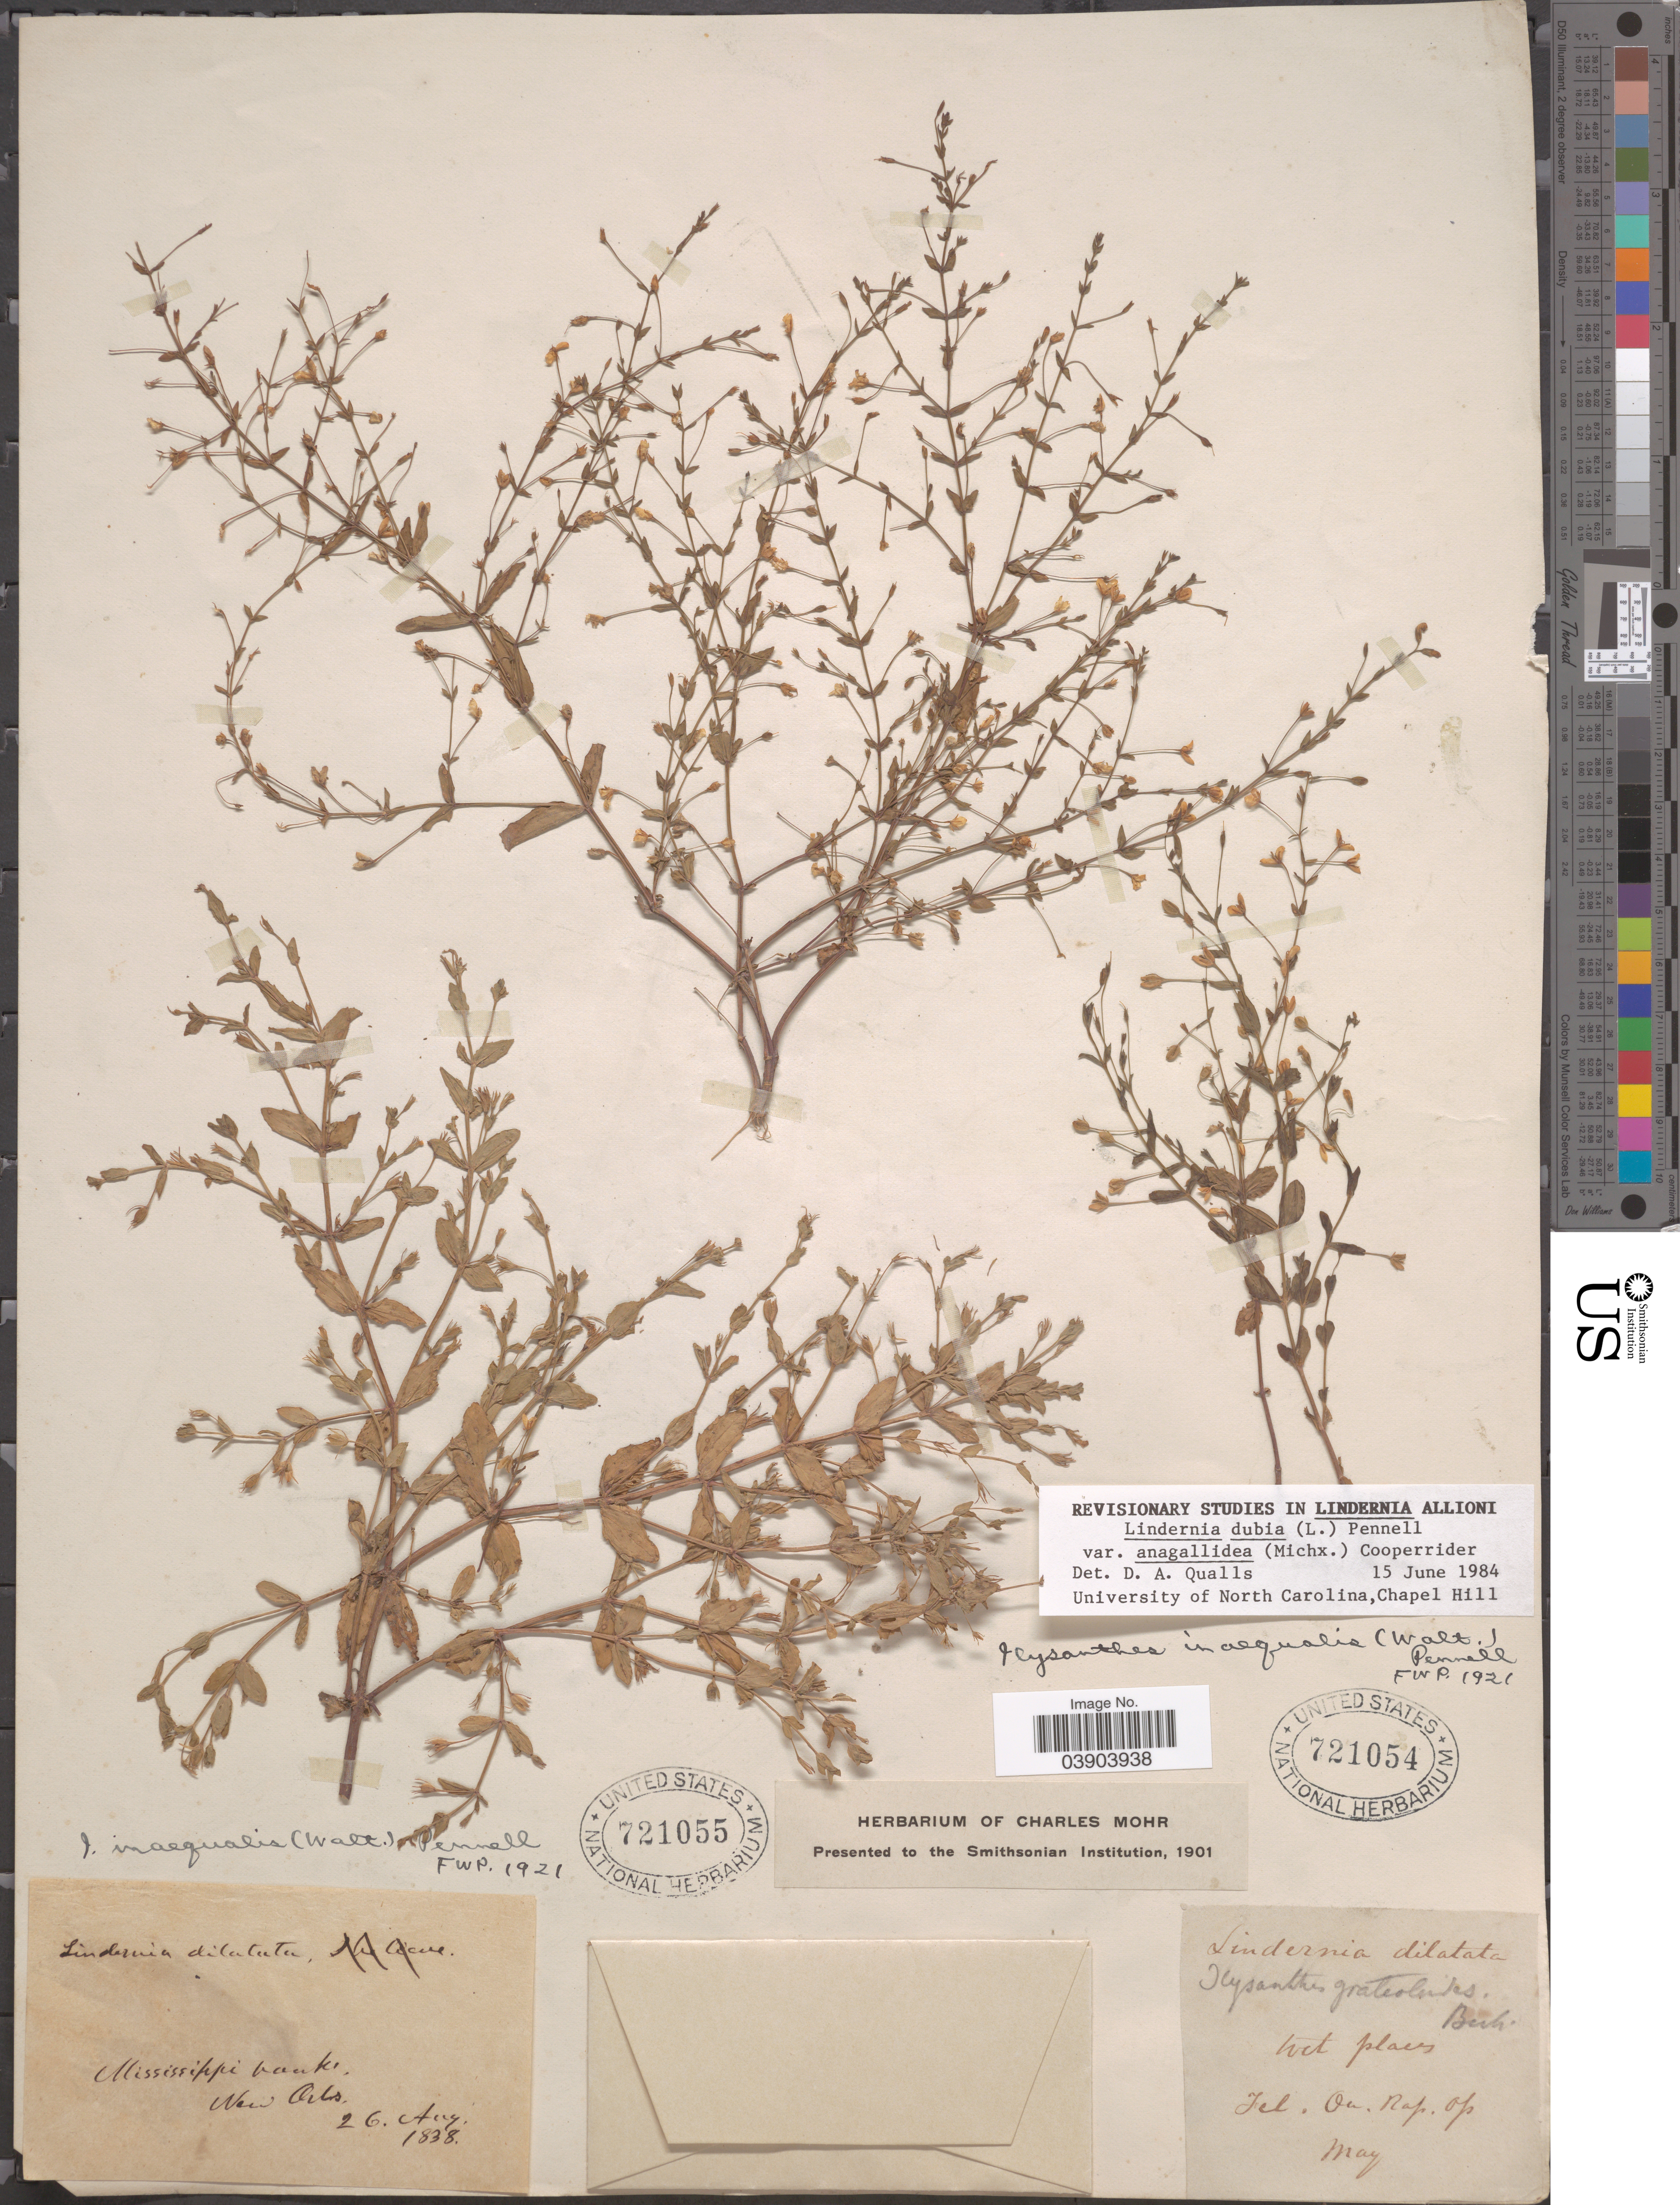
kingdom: Plantae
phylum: Tracheophyta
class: Magnoliopsida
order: Lamiales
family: Linderniaceae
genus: Lindernia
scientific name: Lindernia dubia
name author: (L.) Pennell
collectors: ex herb. Charles Mohr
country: United States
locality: Fel. On. Rap. Op.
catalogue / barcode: US 721054-2